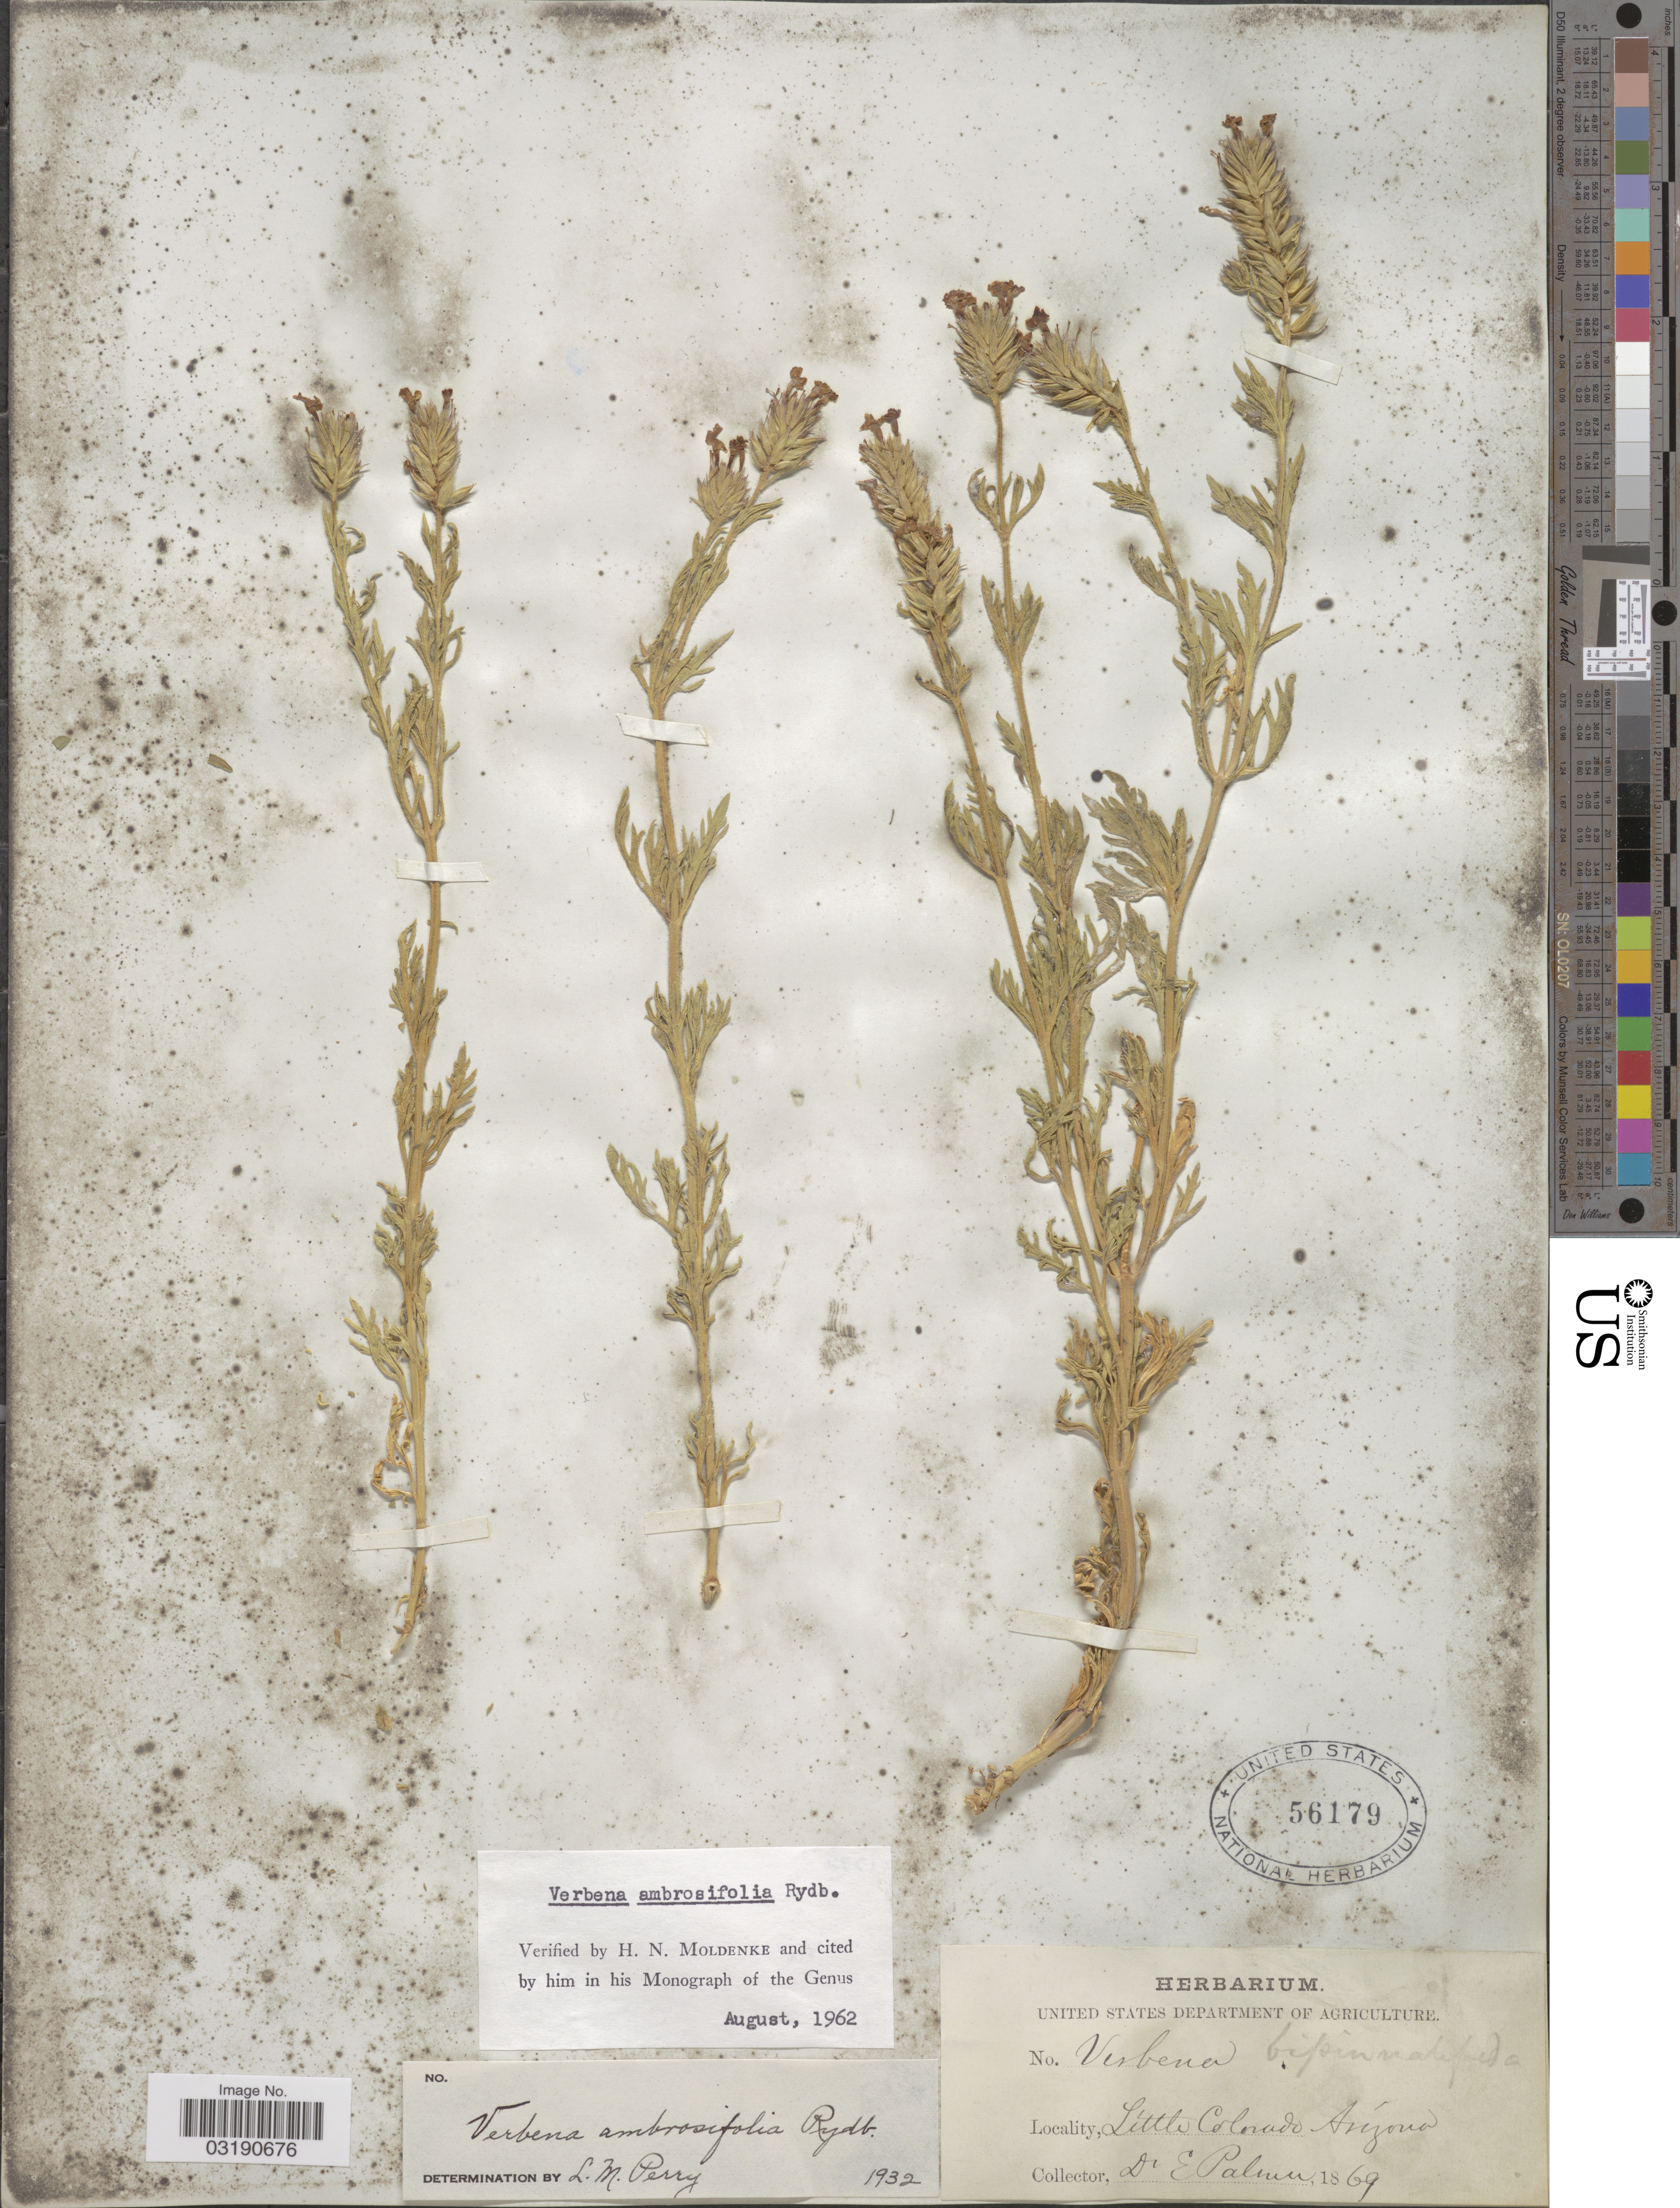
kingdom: Plantae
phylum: Tracheophyta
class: Magnoliopsida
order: Lamiales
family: Verbenaceae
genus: Verbena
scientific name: Verbena ambrosiifolia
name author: Rydb. ex Small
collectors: E. Palmer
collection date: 1869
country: United States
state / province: Arizona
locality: Little Colorado.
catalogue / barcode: US 56179